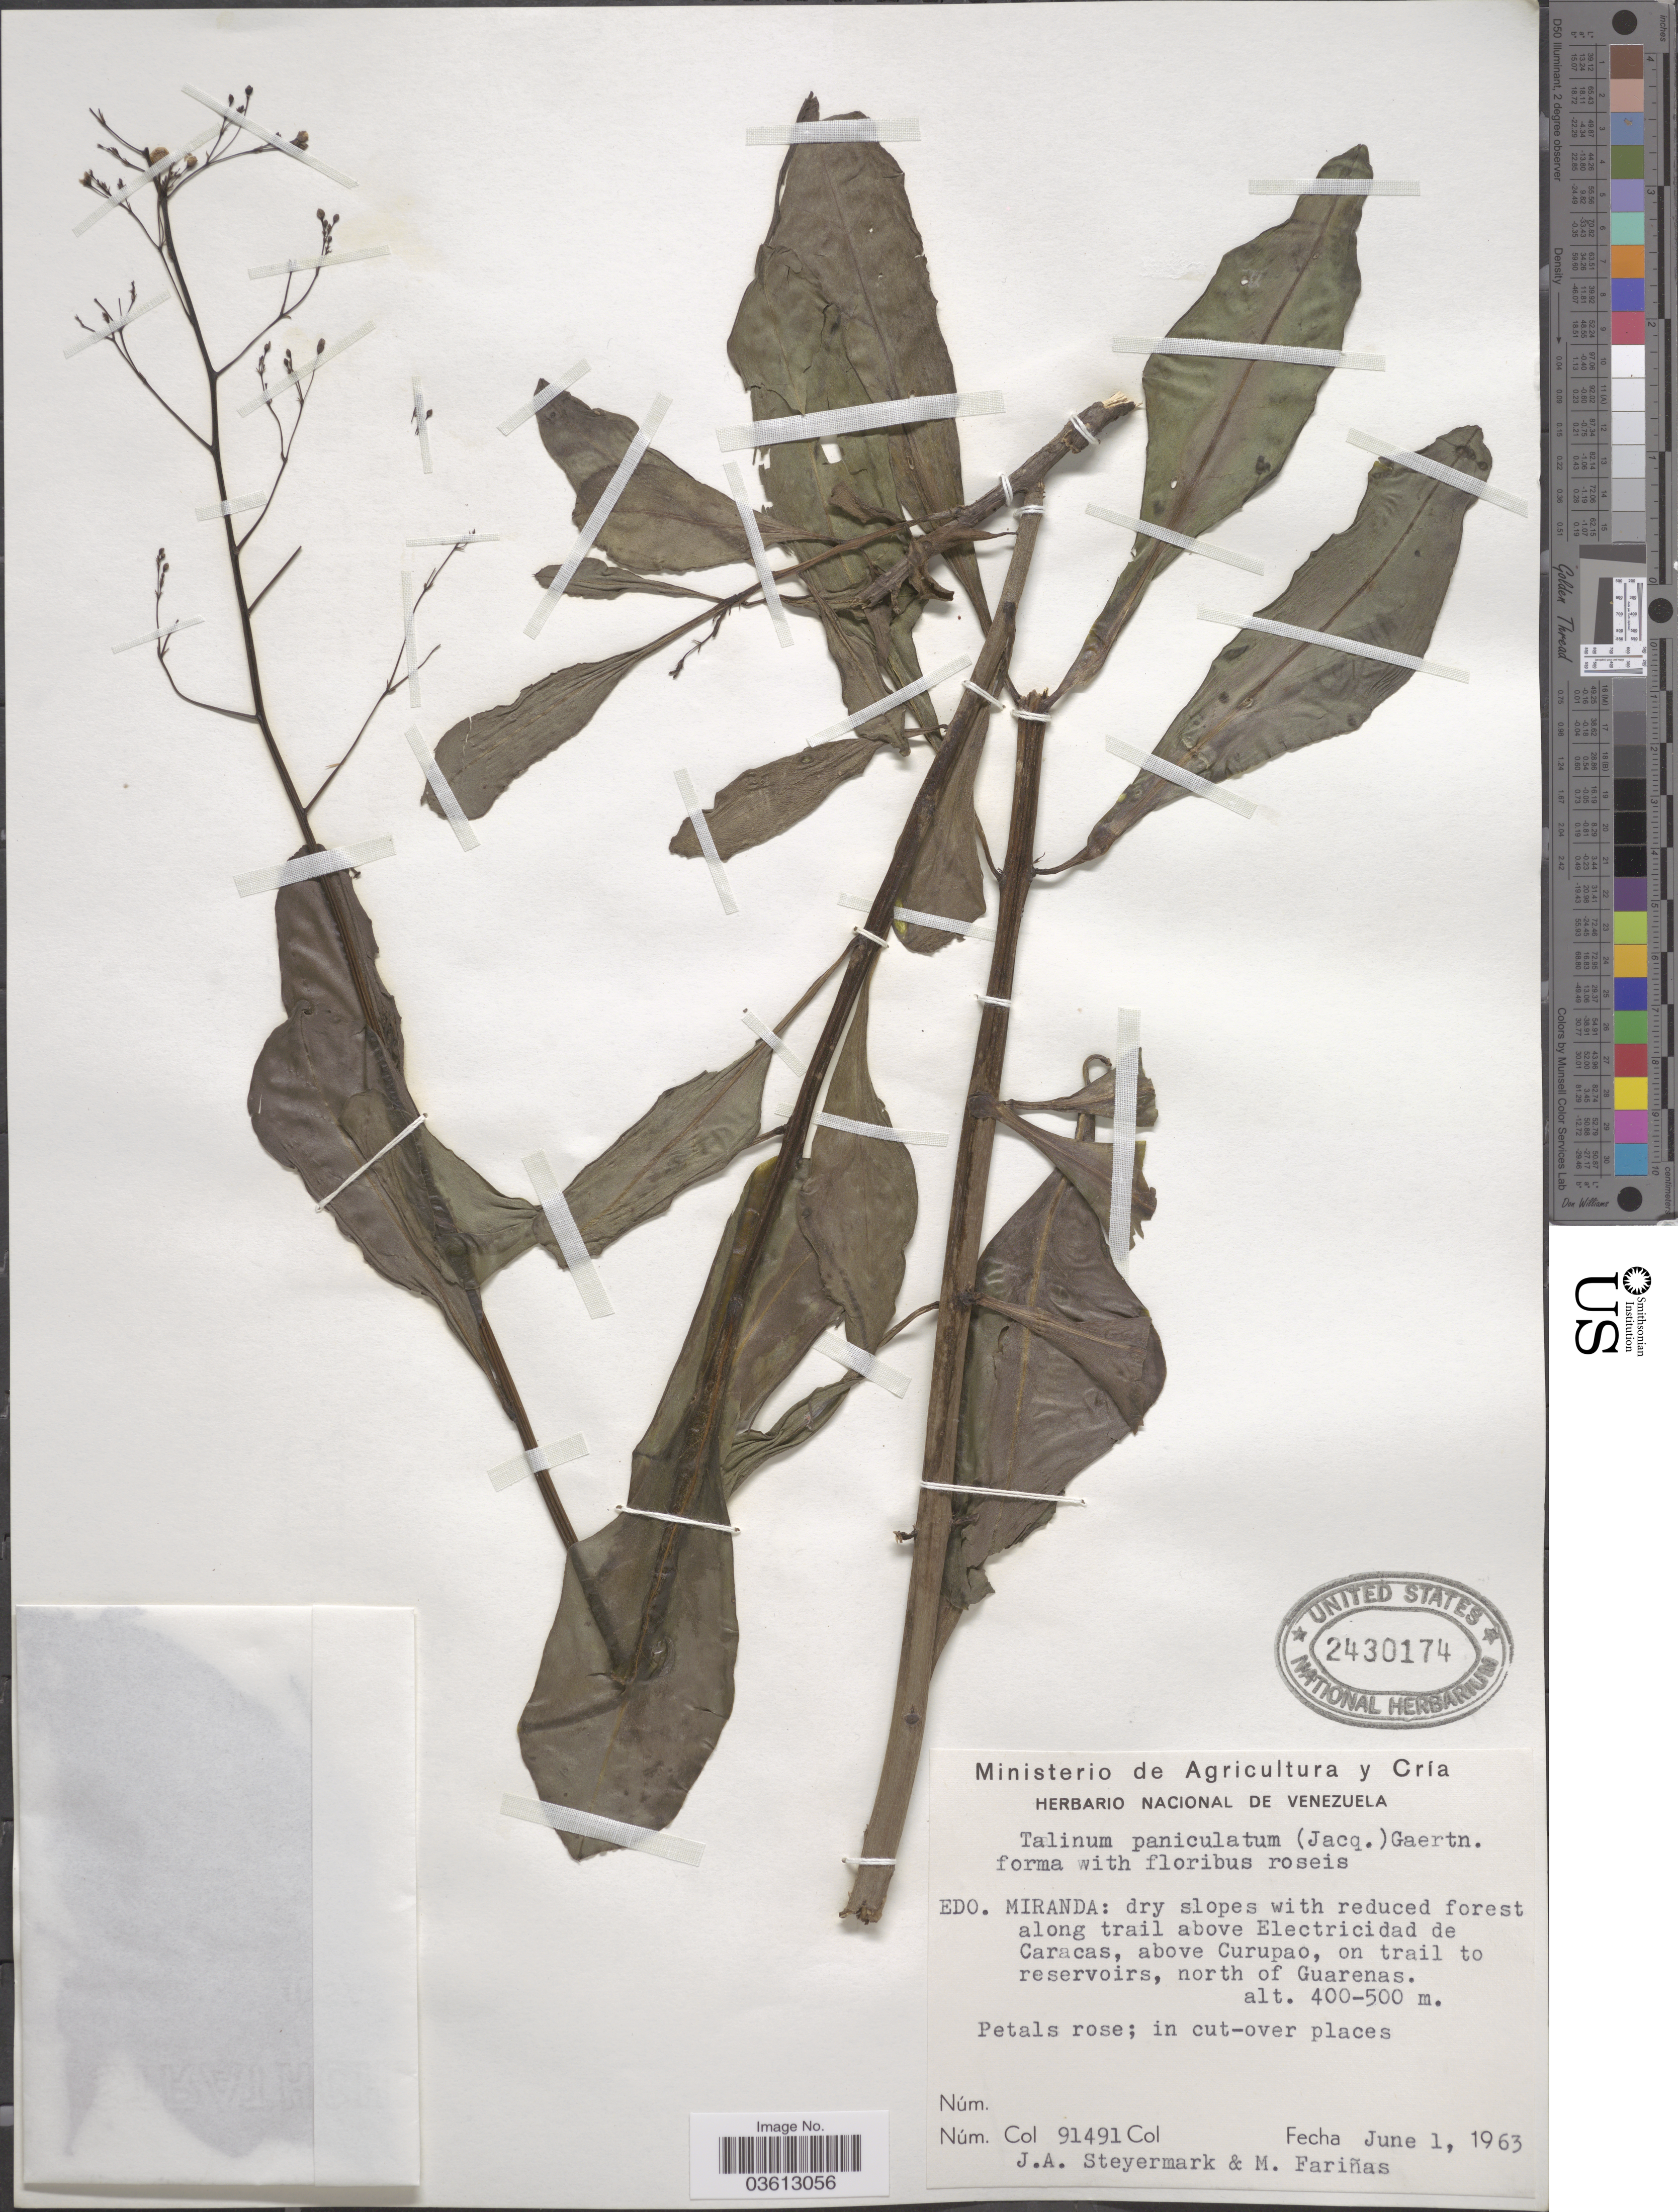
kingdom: Plantae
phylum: Tracheophyta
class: Magnoliopsida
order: Caryophyllales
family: Talinaceae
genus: Talinum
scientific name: Talinum paniculatum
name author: (Jacq.) Gaertn.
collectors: J. Steyermark & M. Fariñas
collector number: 91491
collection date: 1963-06-01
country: Venezuela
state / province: Miranda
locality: Along trail above Electricidad de Caracas, above Curupao, on trail to reservoirs, north of Guarenas.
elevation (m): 400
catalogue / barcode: US 2430174